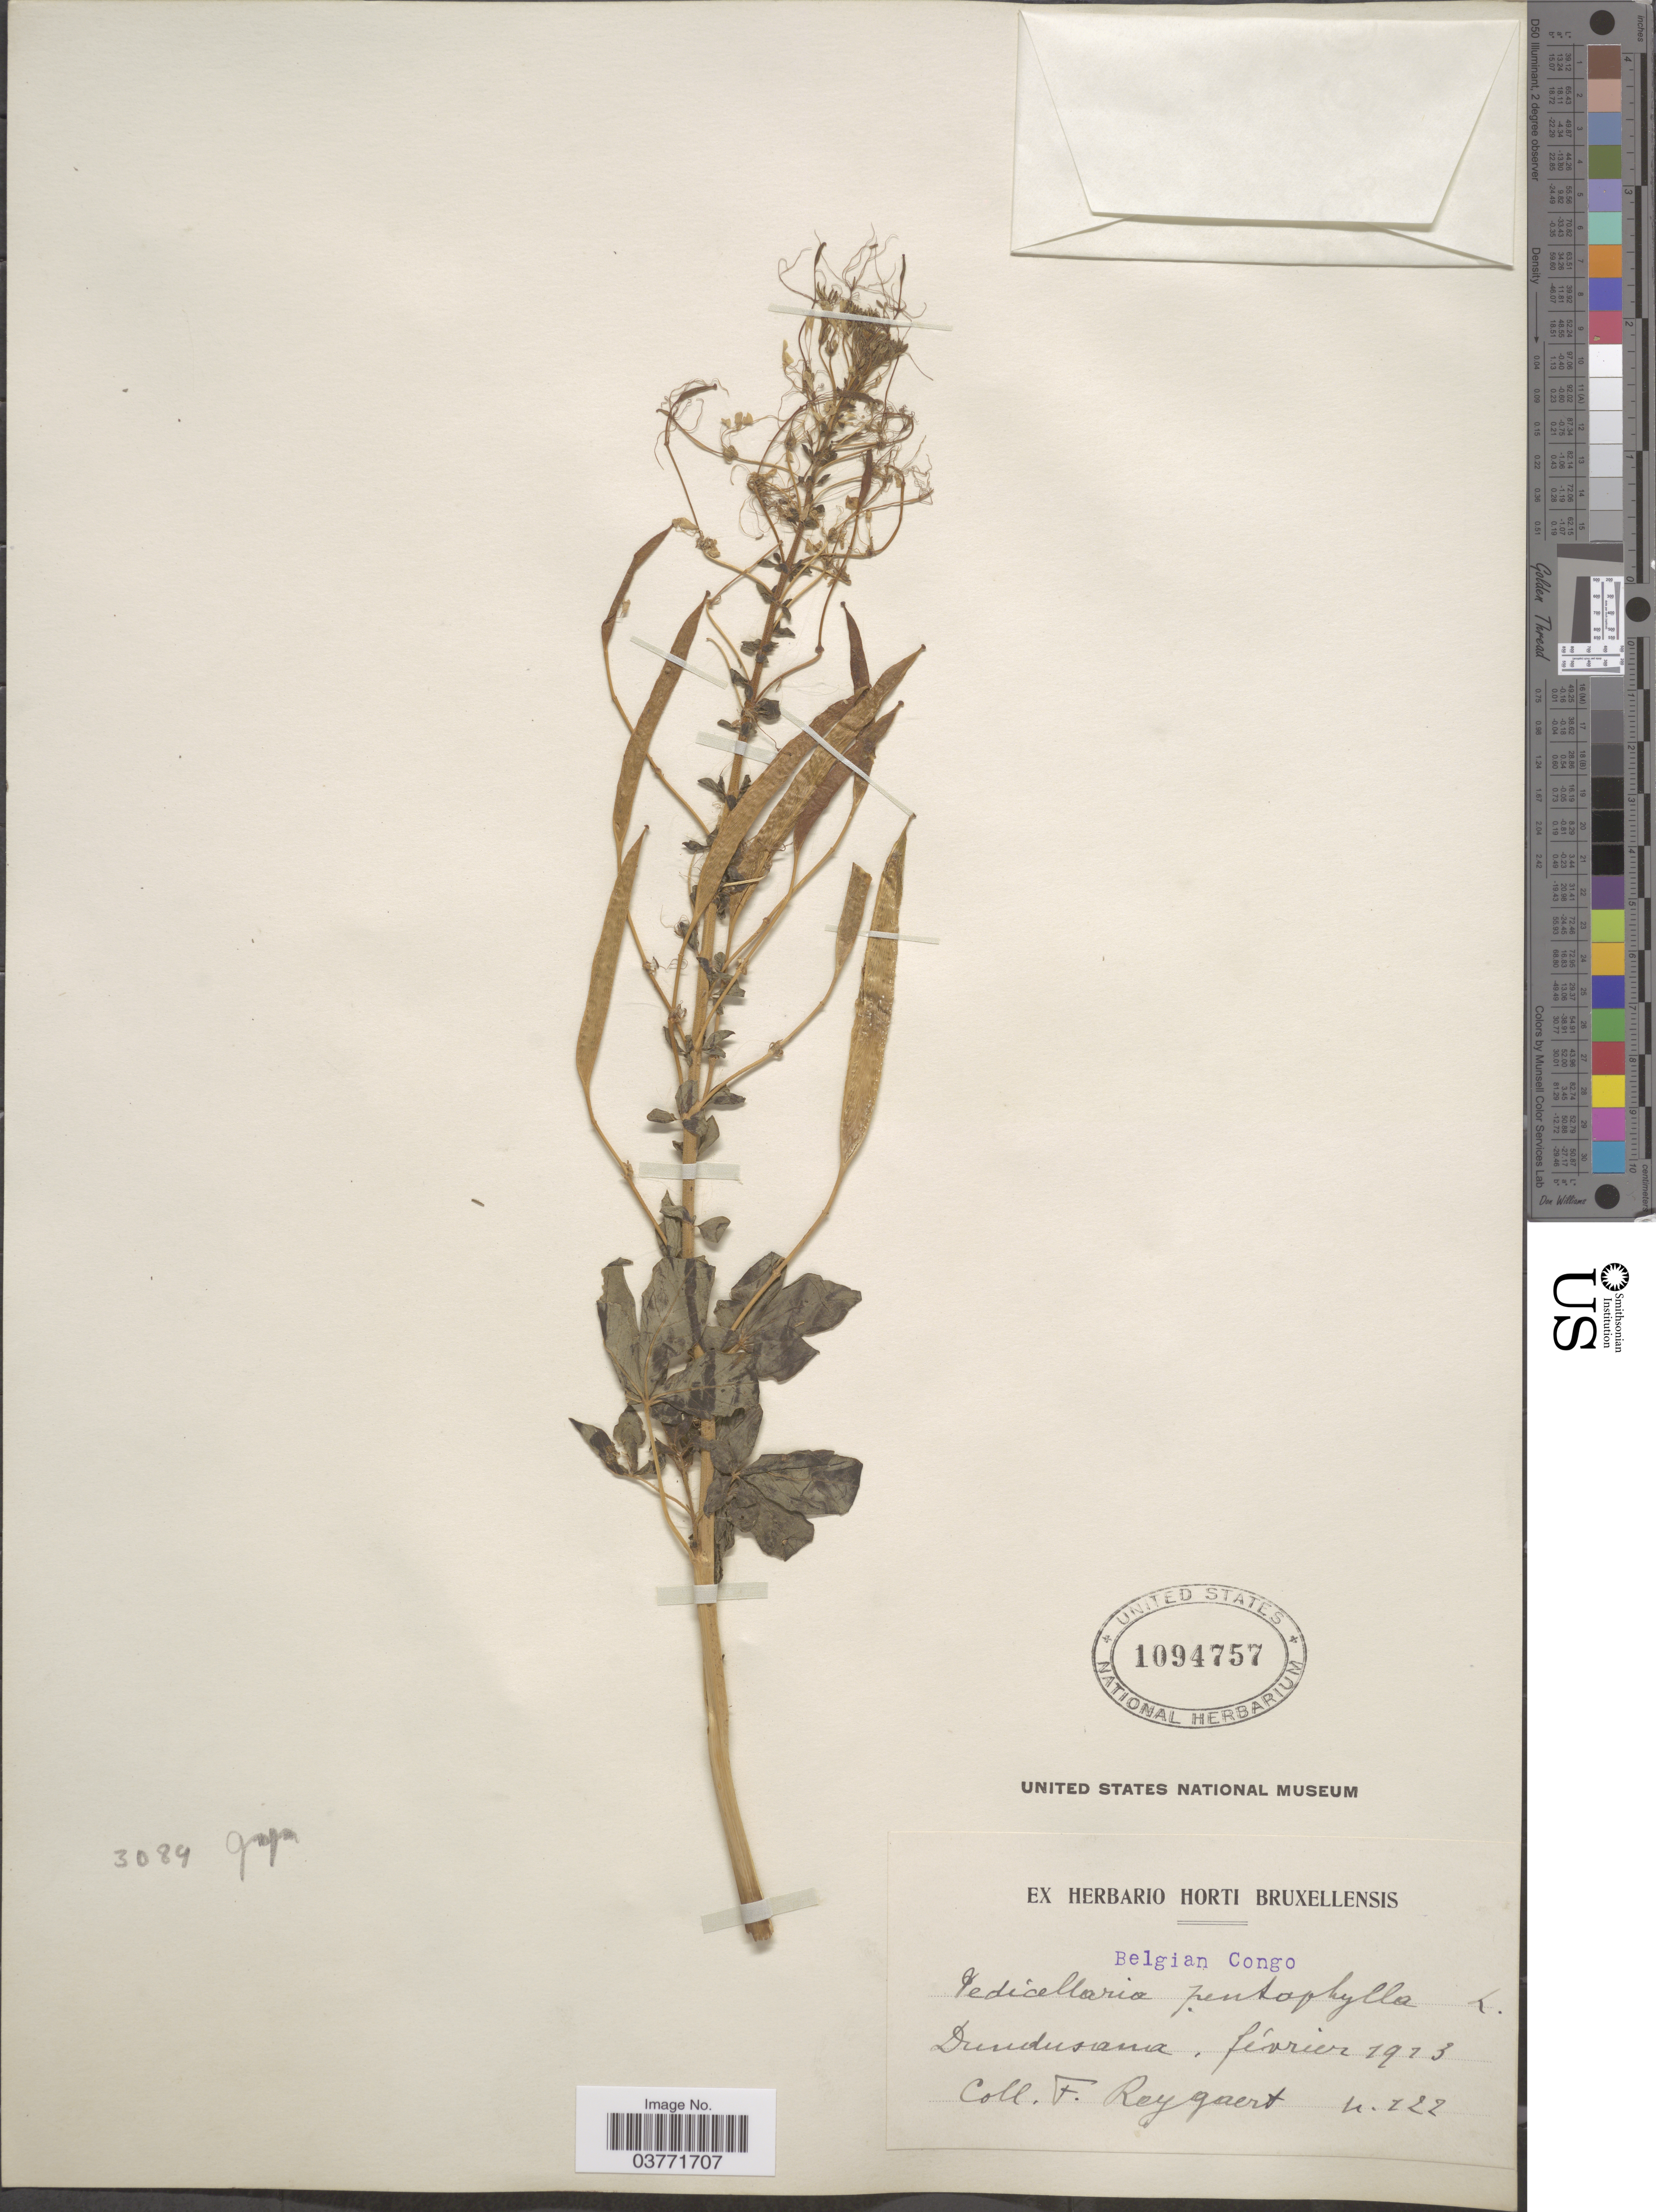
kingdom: Plantae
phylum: Tracheophyta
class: Magnoliopsida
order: Brassicales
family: Cleomaceae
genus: Gynandropsis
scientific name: Gynandropsis gynandra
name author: (L.) Briq.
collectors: F. Reygaert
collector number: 122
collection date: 1913-02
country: Congo, Democratic Republic of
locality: Belgian Congo. Dundusana.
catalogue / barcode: US 1094757